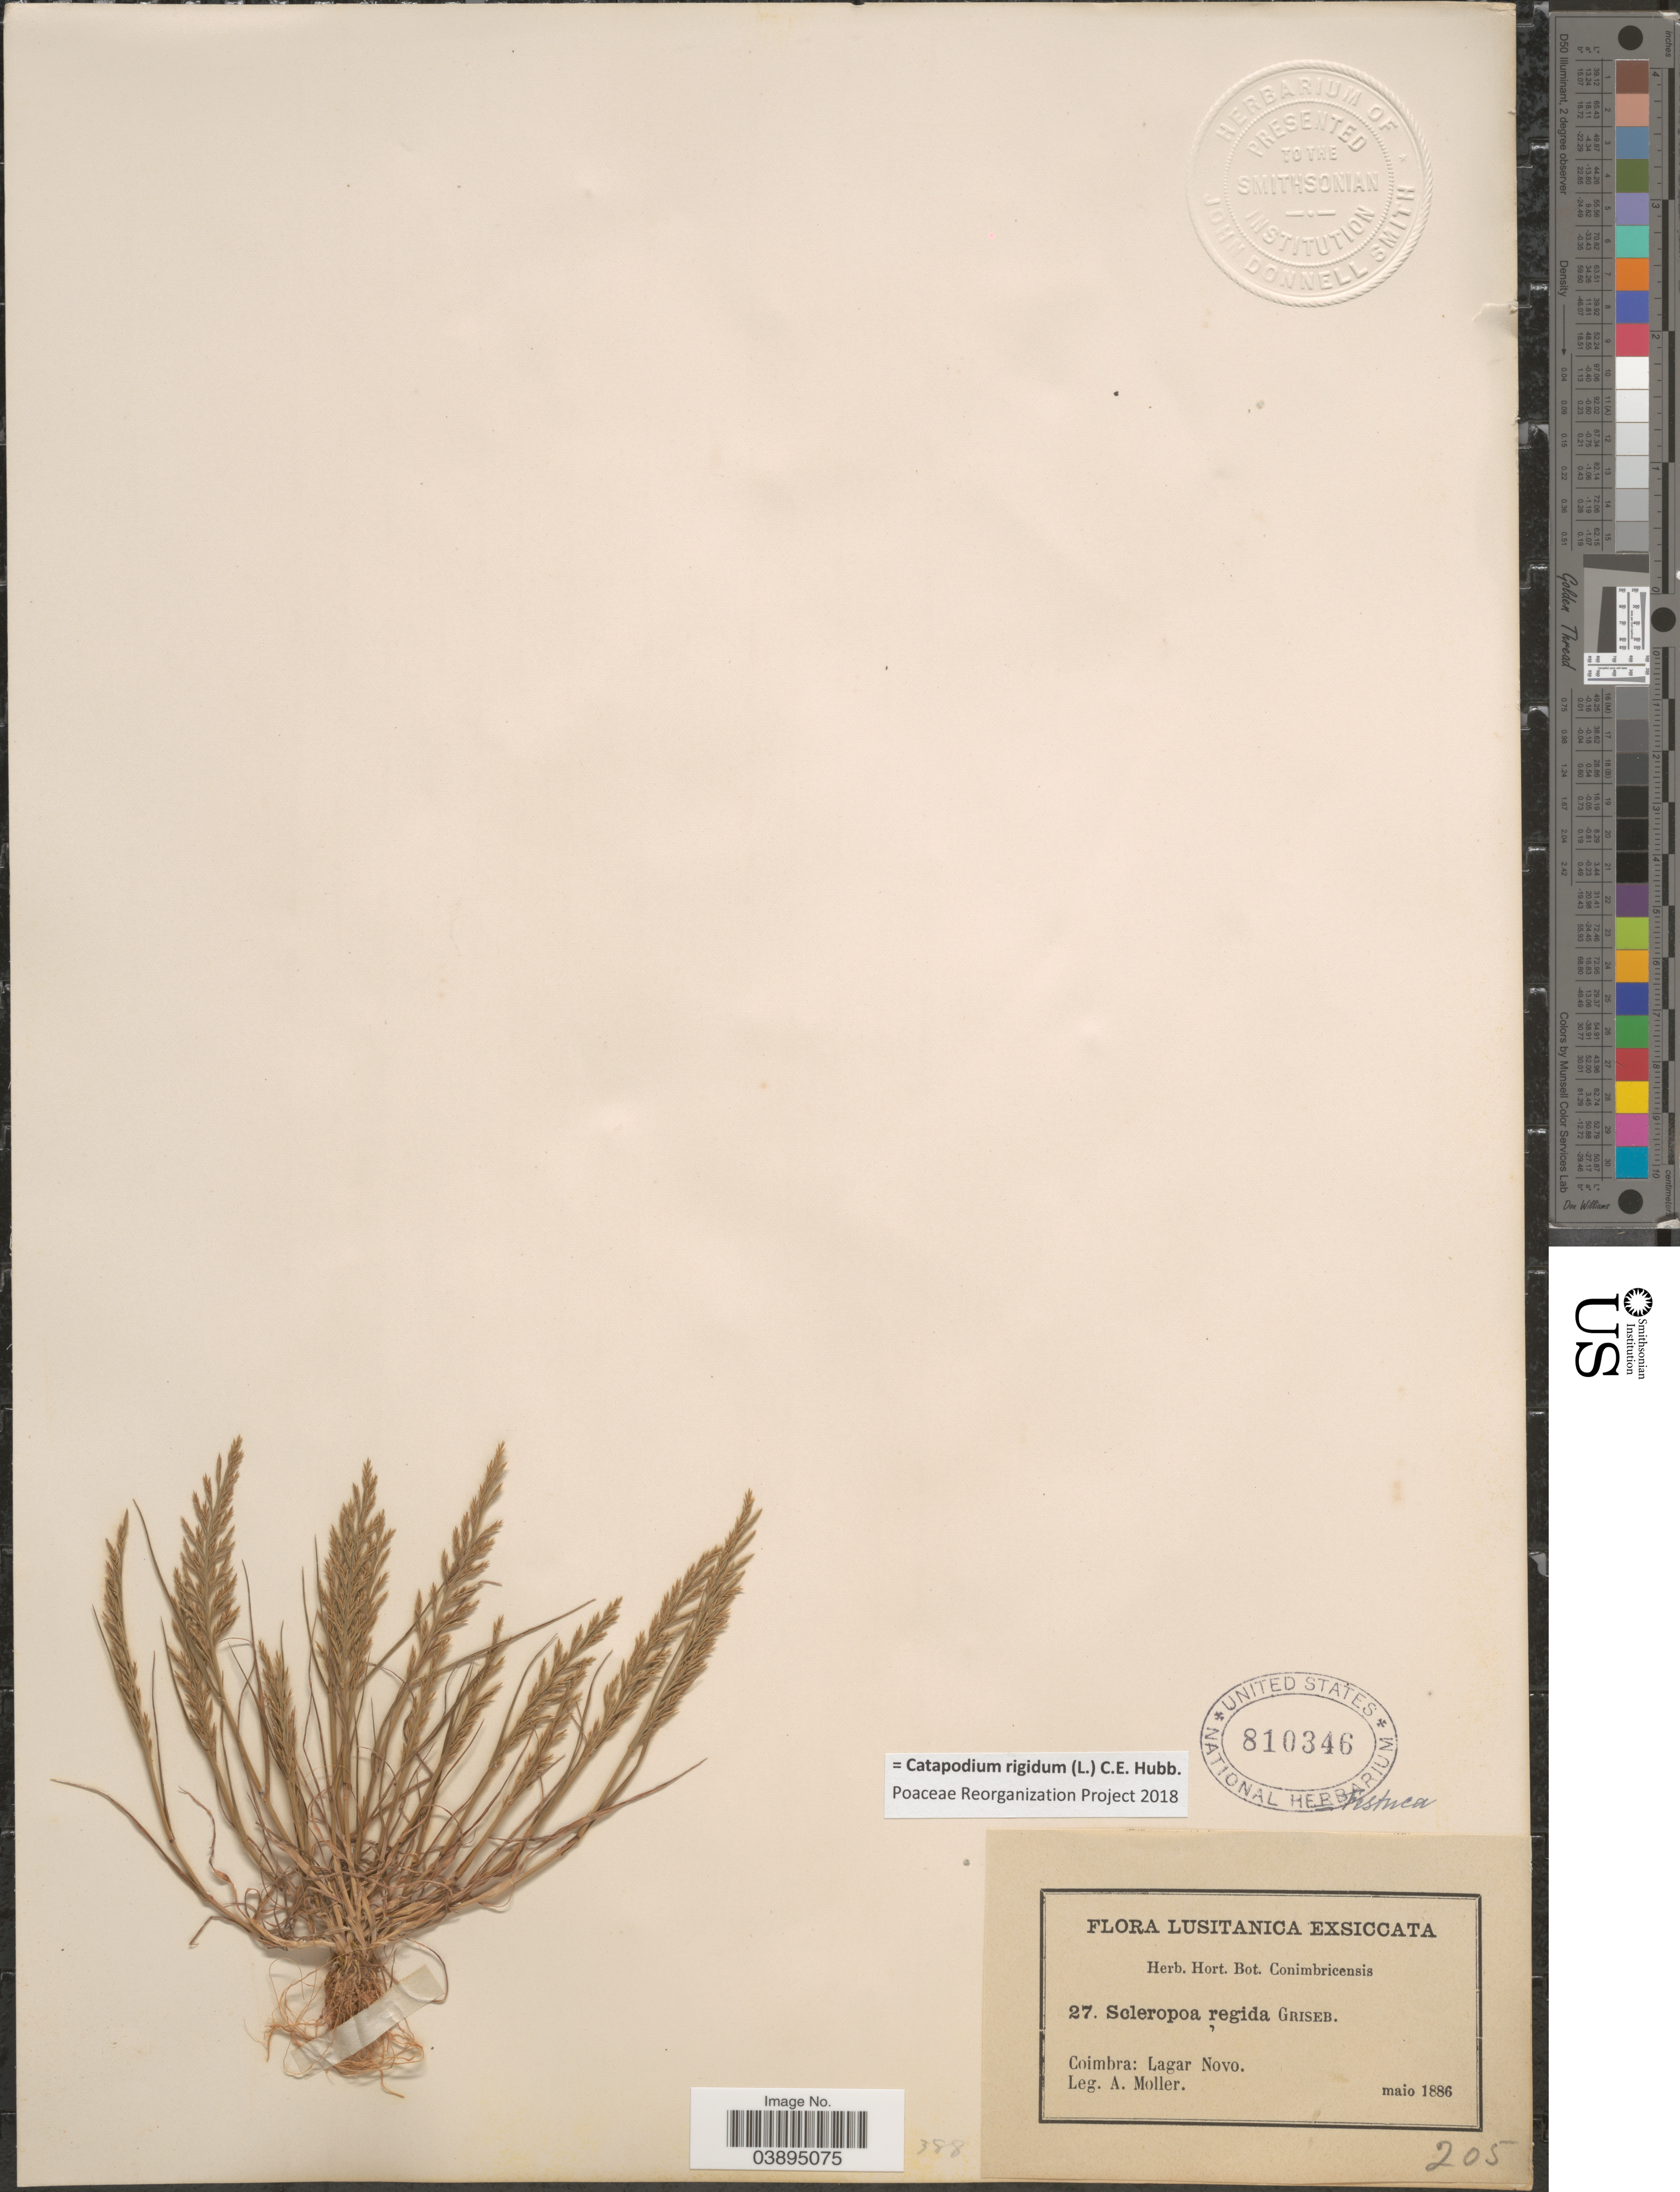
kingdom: Plantae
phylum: Tracheophyta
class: Liliopsida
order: Poales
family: Poaceae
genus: Catapodium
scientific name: Catapodium rigidum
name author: (L.) C.E. Hubb.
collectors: A. Moller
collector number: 27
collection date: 1886-05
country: Portugal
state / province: Coimbra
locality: Lusitanica. Lagar Novo.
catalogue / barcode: US 810346